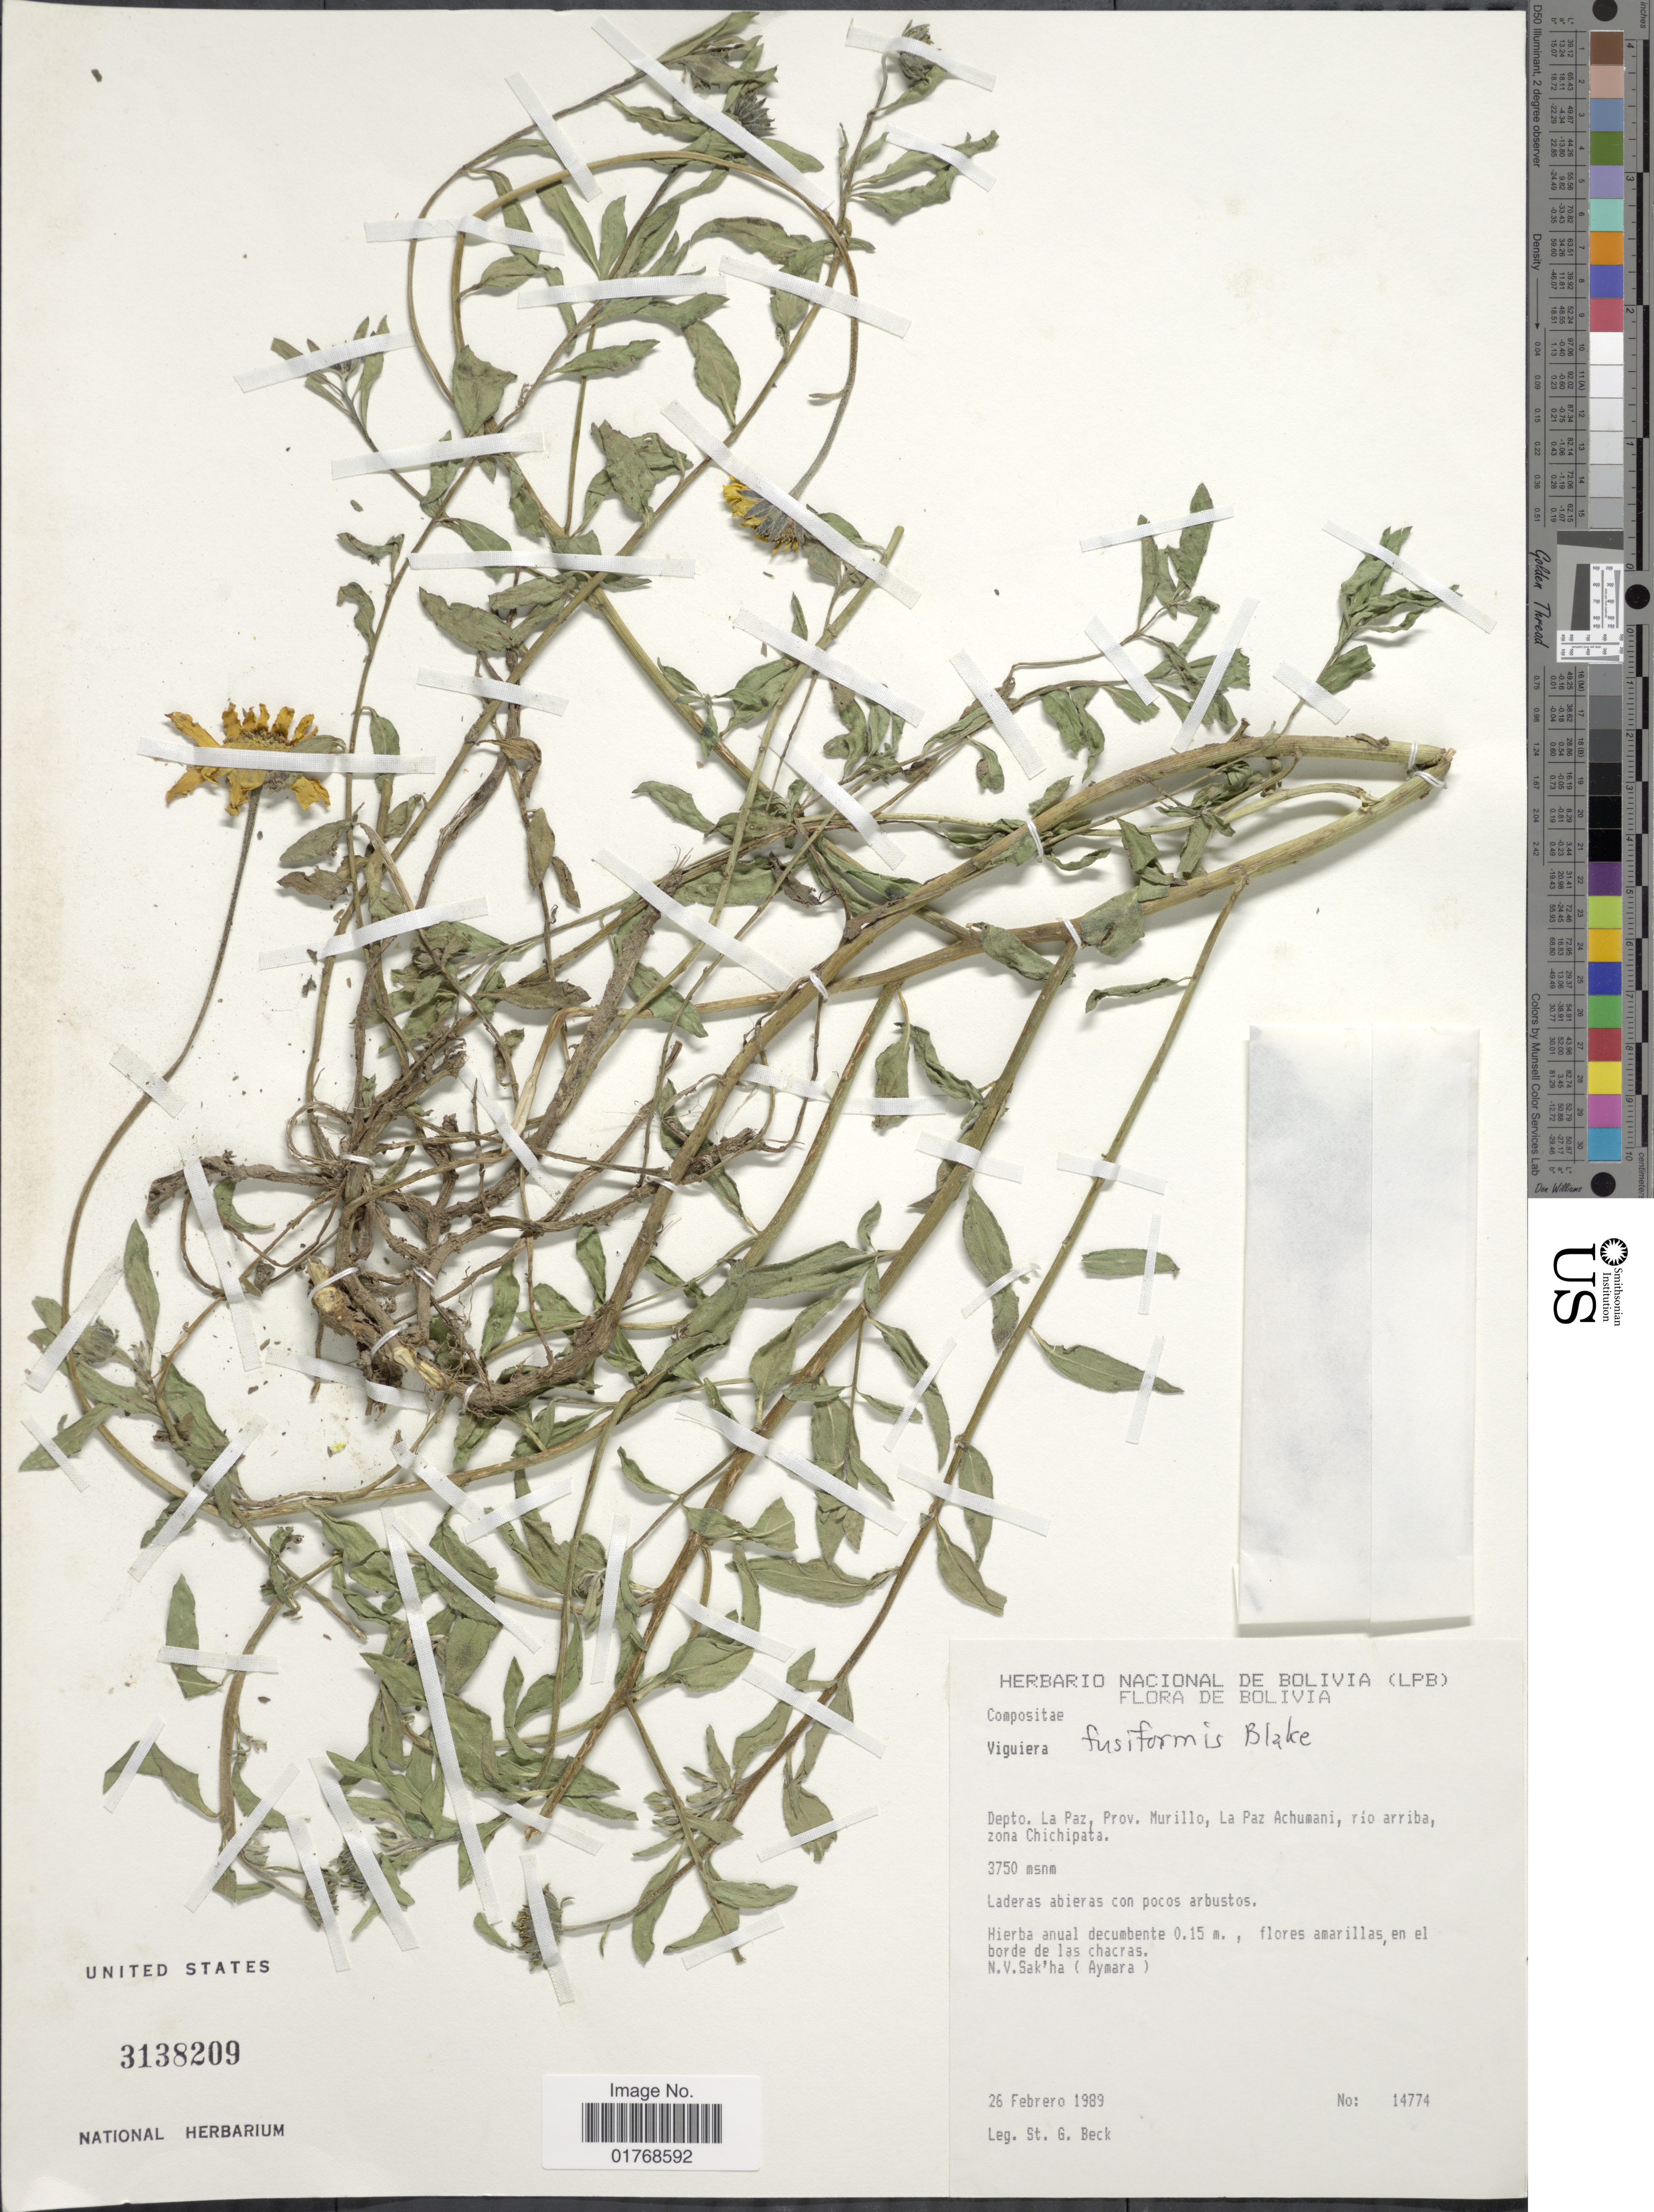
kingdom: Plantae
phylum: Tracheophyta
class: Magnoliopsida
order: Asterales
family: Asteraceae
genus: Viguiera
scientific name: Viguiera fusiformis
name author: S.F. Blake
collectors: S. G. Beck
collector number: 14774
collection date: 1989-02-26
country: Bolivia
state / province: La Paz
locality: Depto. La Paz, Prov. Murillo, La Paz Achumani, rio arriba, zona Chichipata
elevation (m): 3750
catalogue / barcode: US 3138209